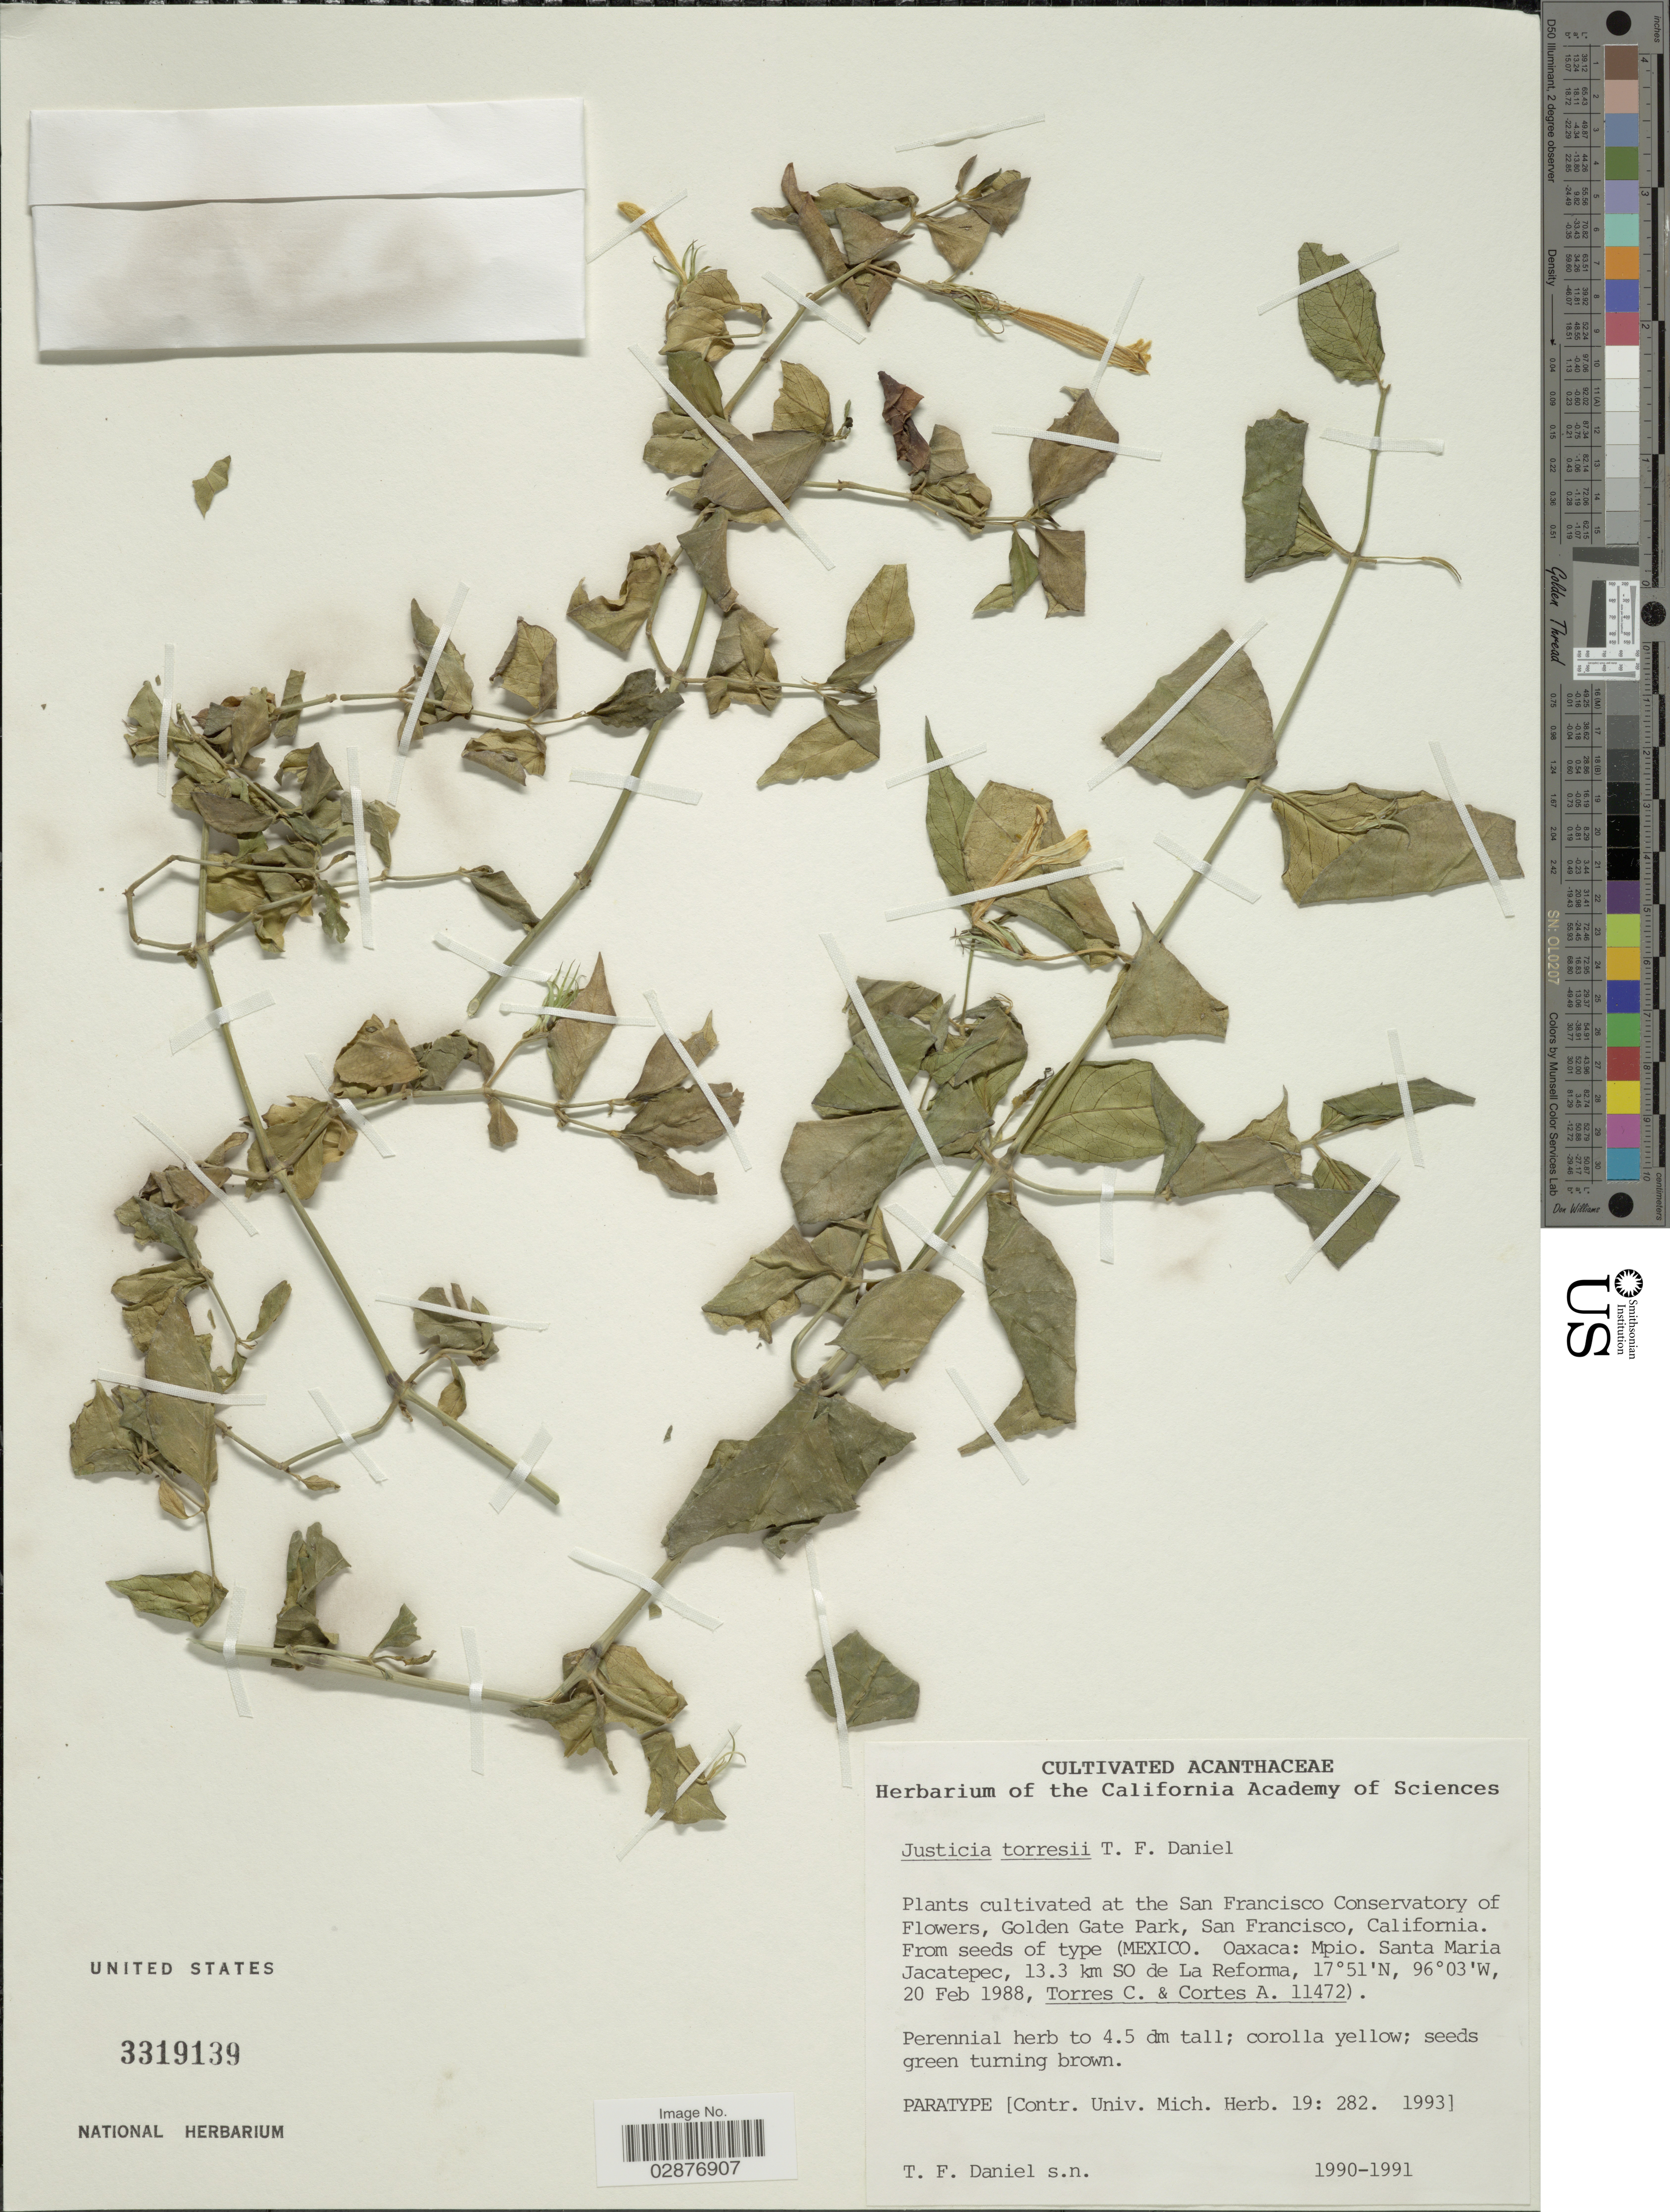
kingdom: Plantae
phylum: Tracheophyta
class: Magnoliopsida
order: Lamiales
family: Acanthaceae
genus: Justicia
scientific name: Justicia torresii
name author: T.F. Daniel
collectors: T. F. Daniel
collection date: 1990/1991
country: United States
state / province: California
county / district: San Francisco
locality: The San Francisco Conservatory of Flowers, Golden Gate Park, San Francisco.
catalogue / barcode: US 3319139